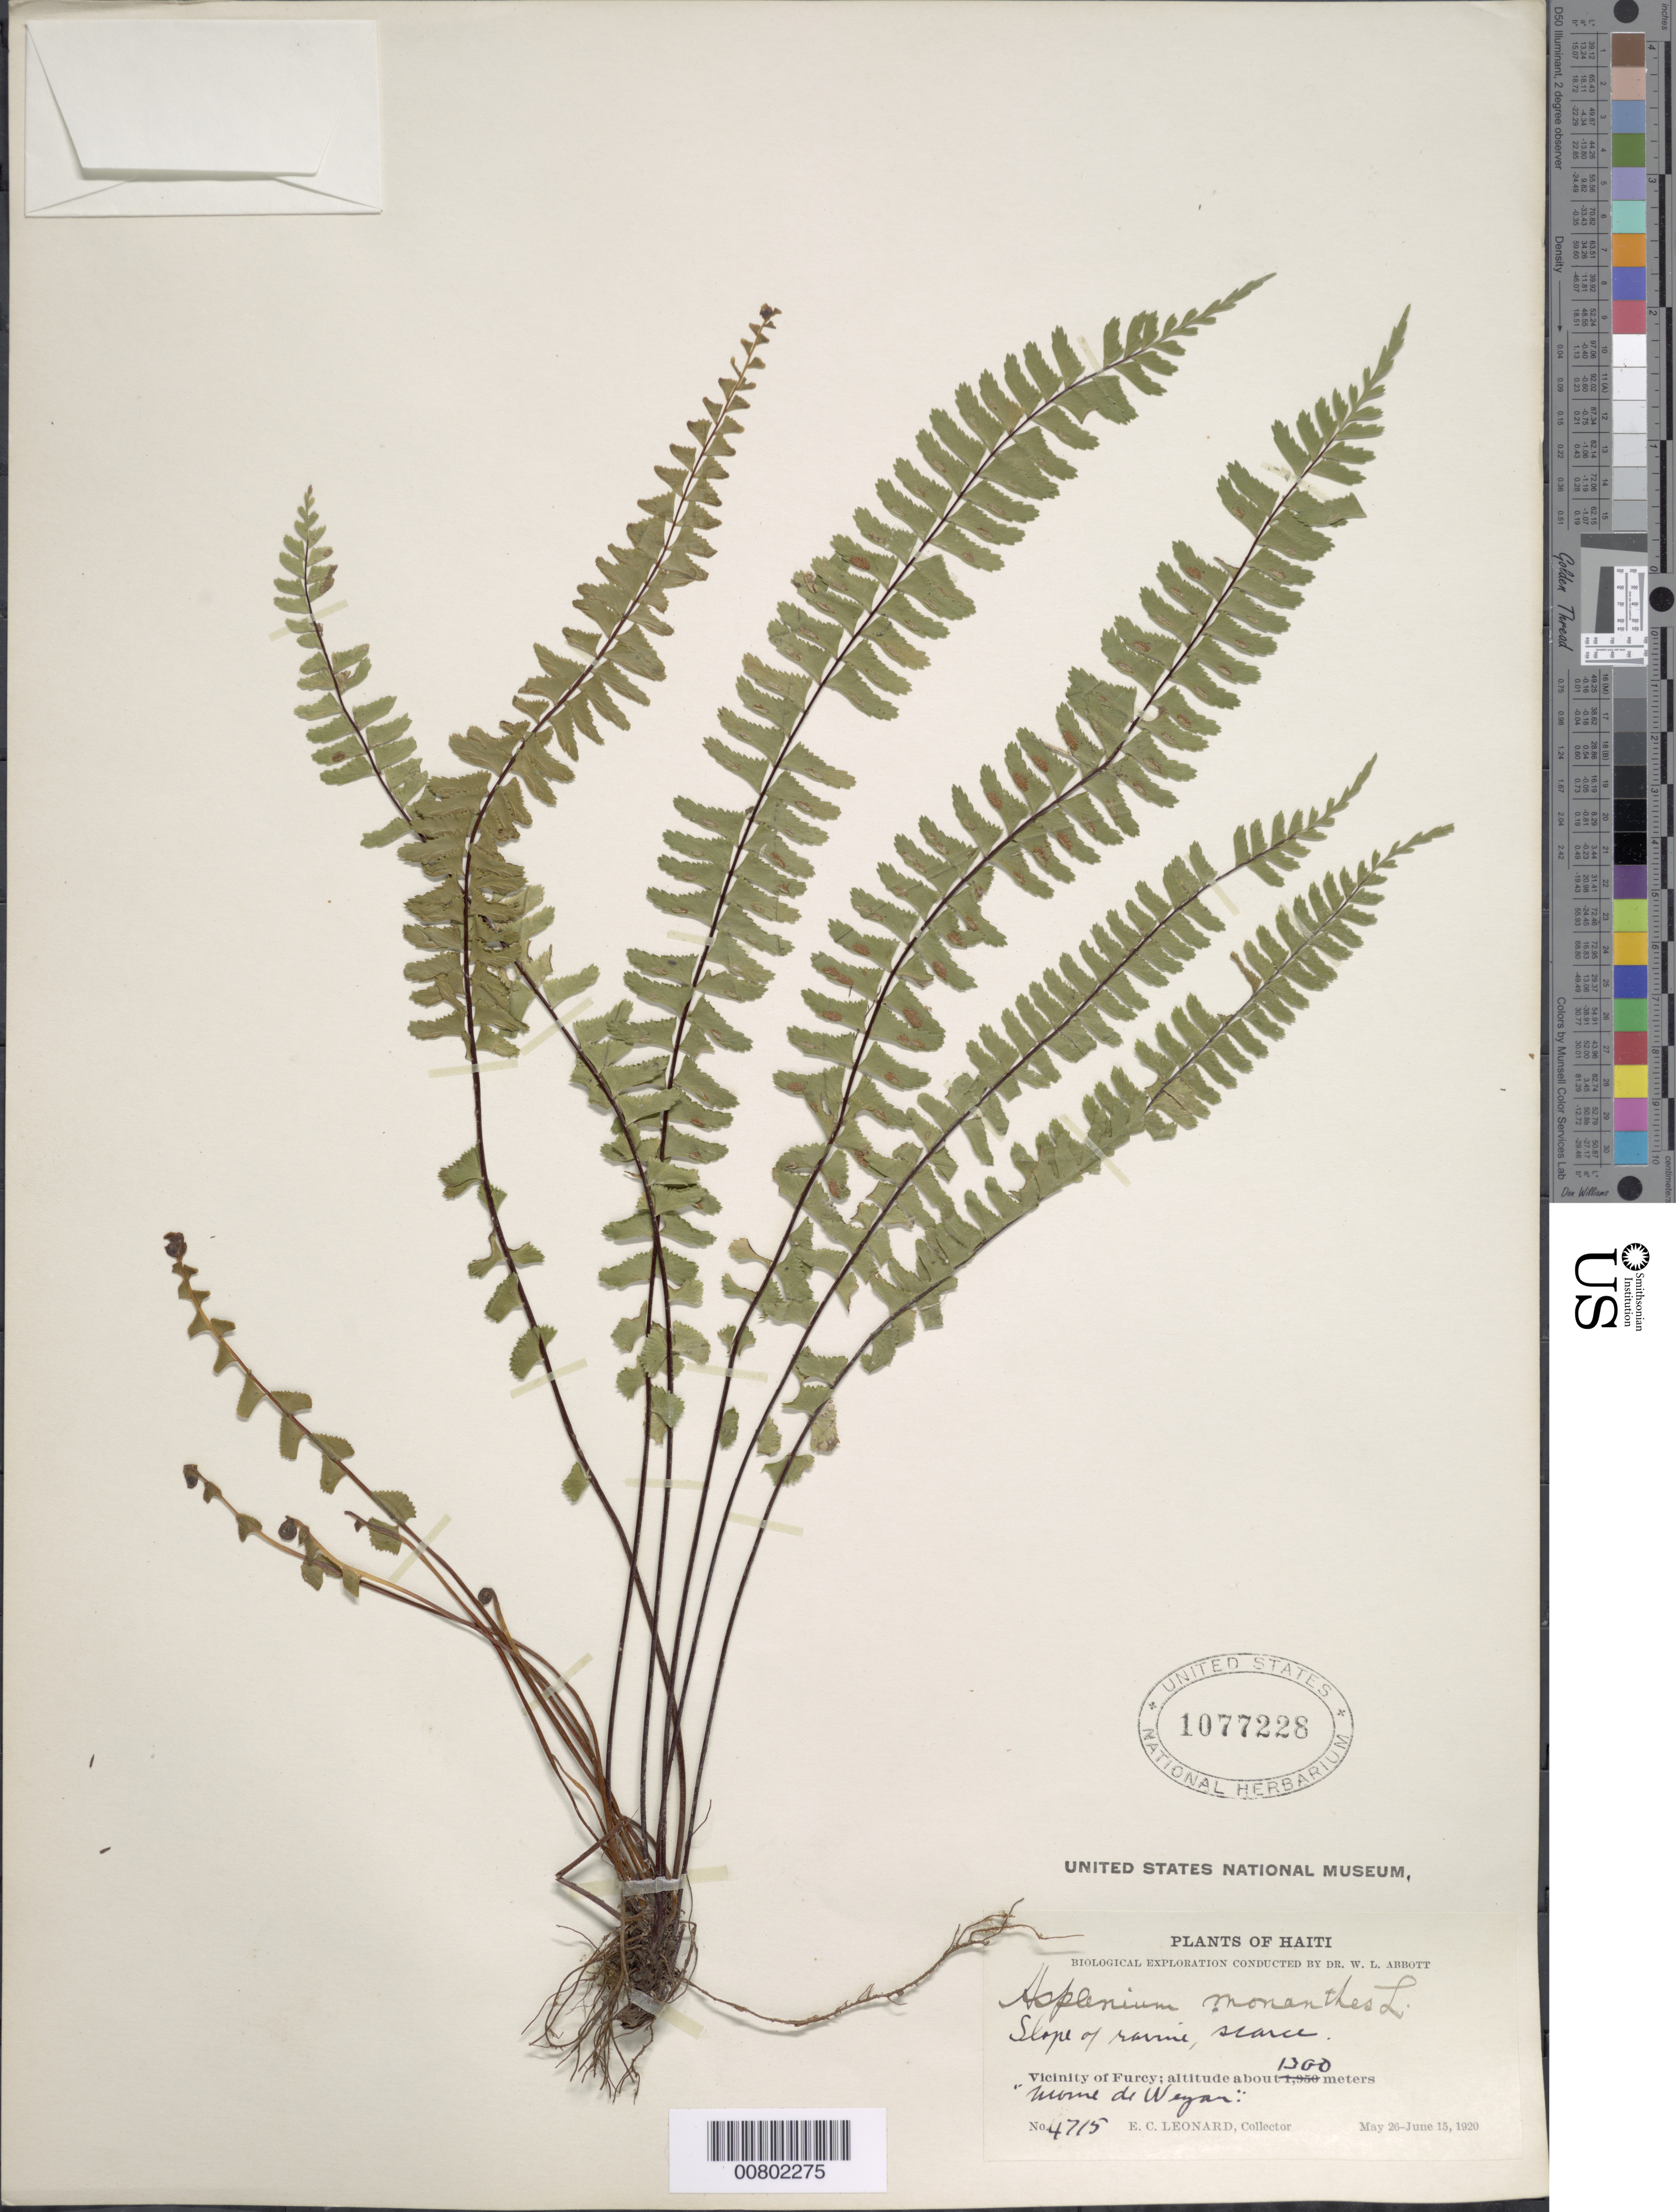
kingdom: Plantae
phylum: Tracheophyta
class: Polypodiopsida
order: Polypodiales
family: Aspleniaceae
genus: Asplenium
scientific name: Asplenium monanthes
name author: L.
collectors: E. C. Leonard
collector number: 4715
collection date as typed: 26 May 1920 to 15 Jun 1920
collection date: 1920-05-26/1920-06-15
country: Haiti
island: Hispaniola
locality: Furcy vicinity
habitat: Slope of ravine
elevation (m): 1300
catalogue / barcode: US 1077228